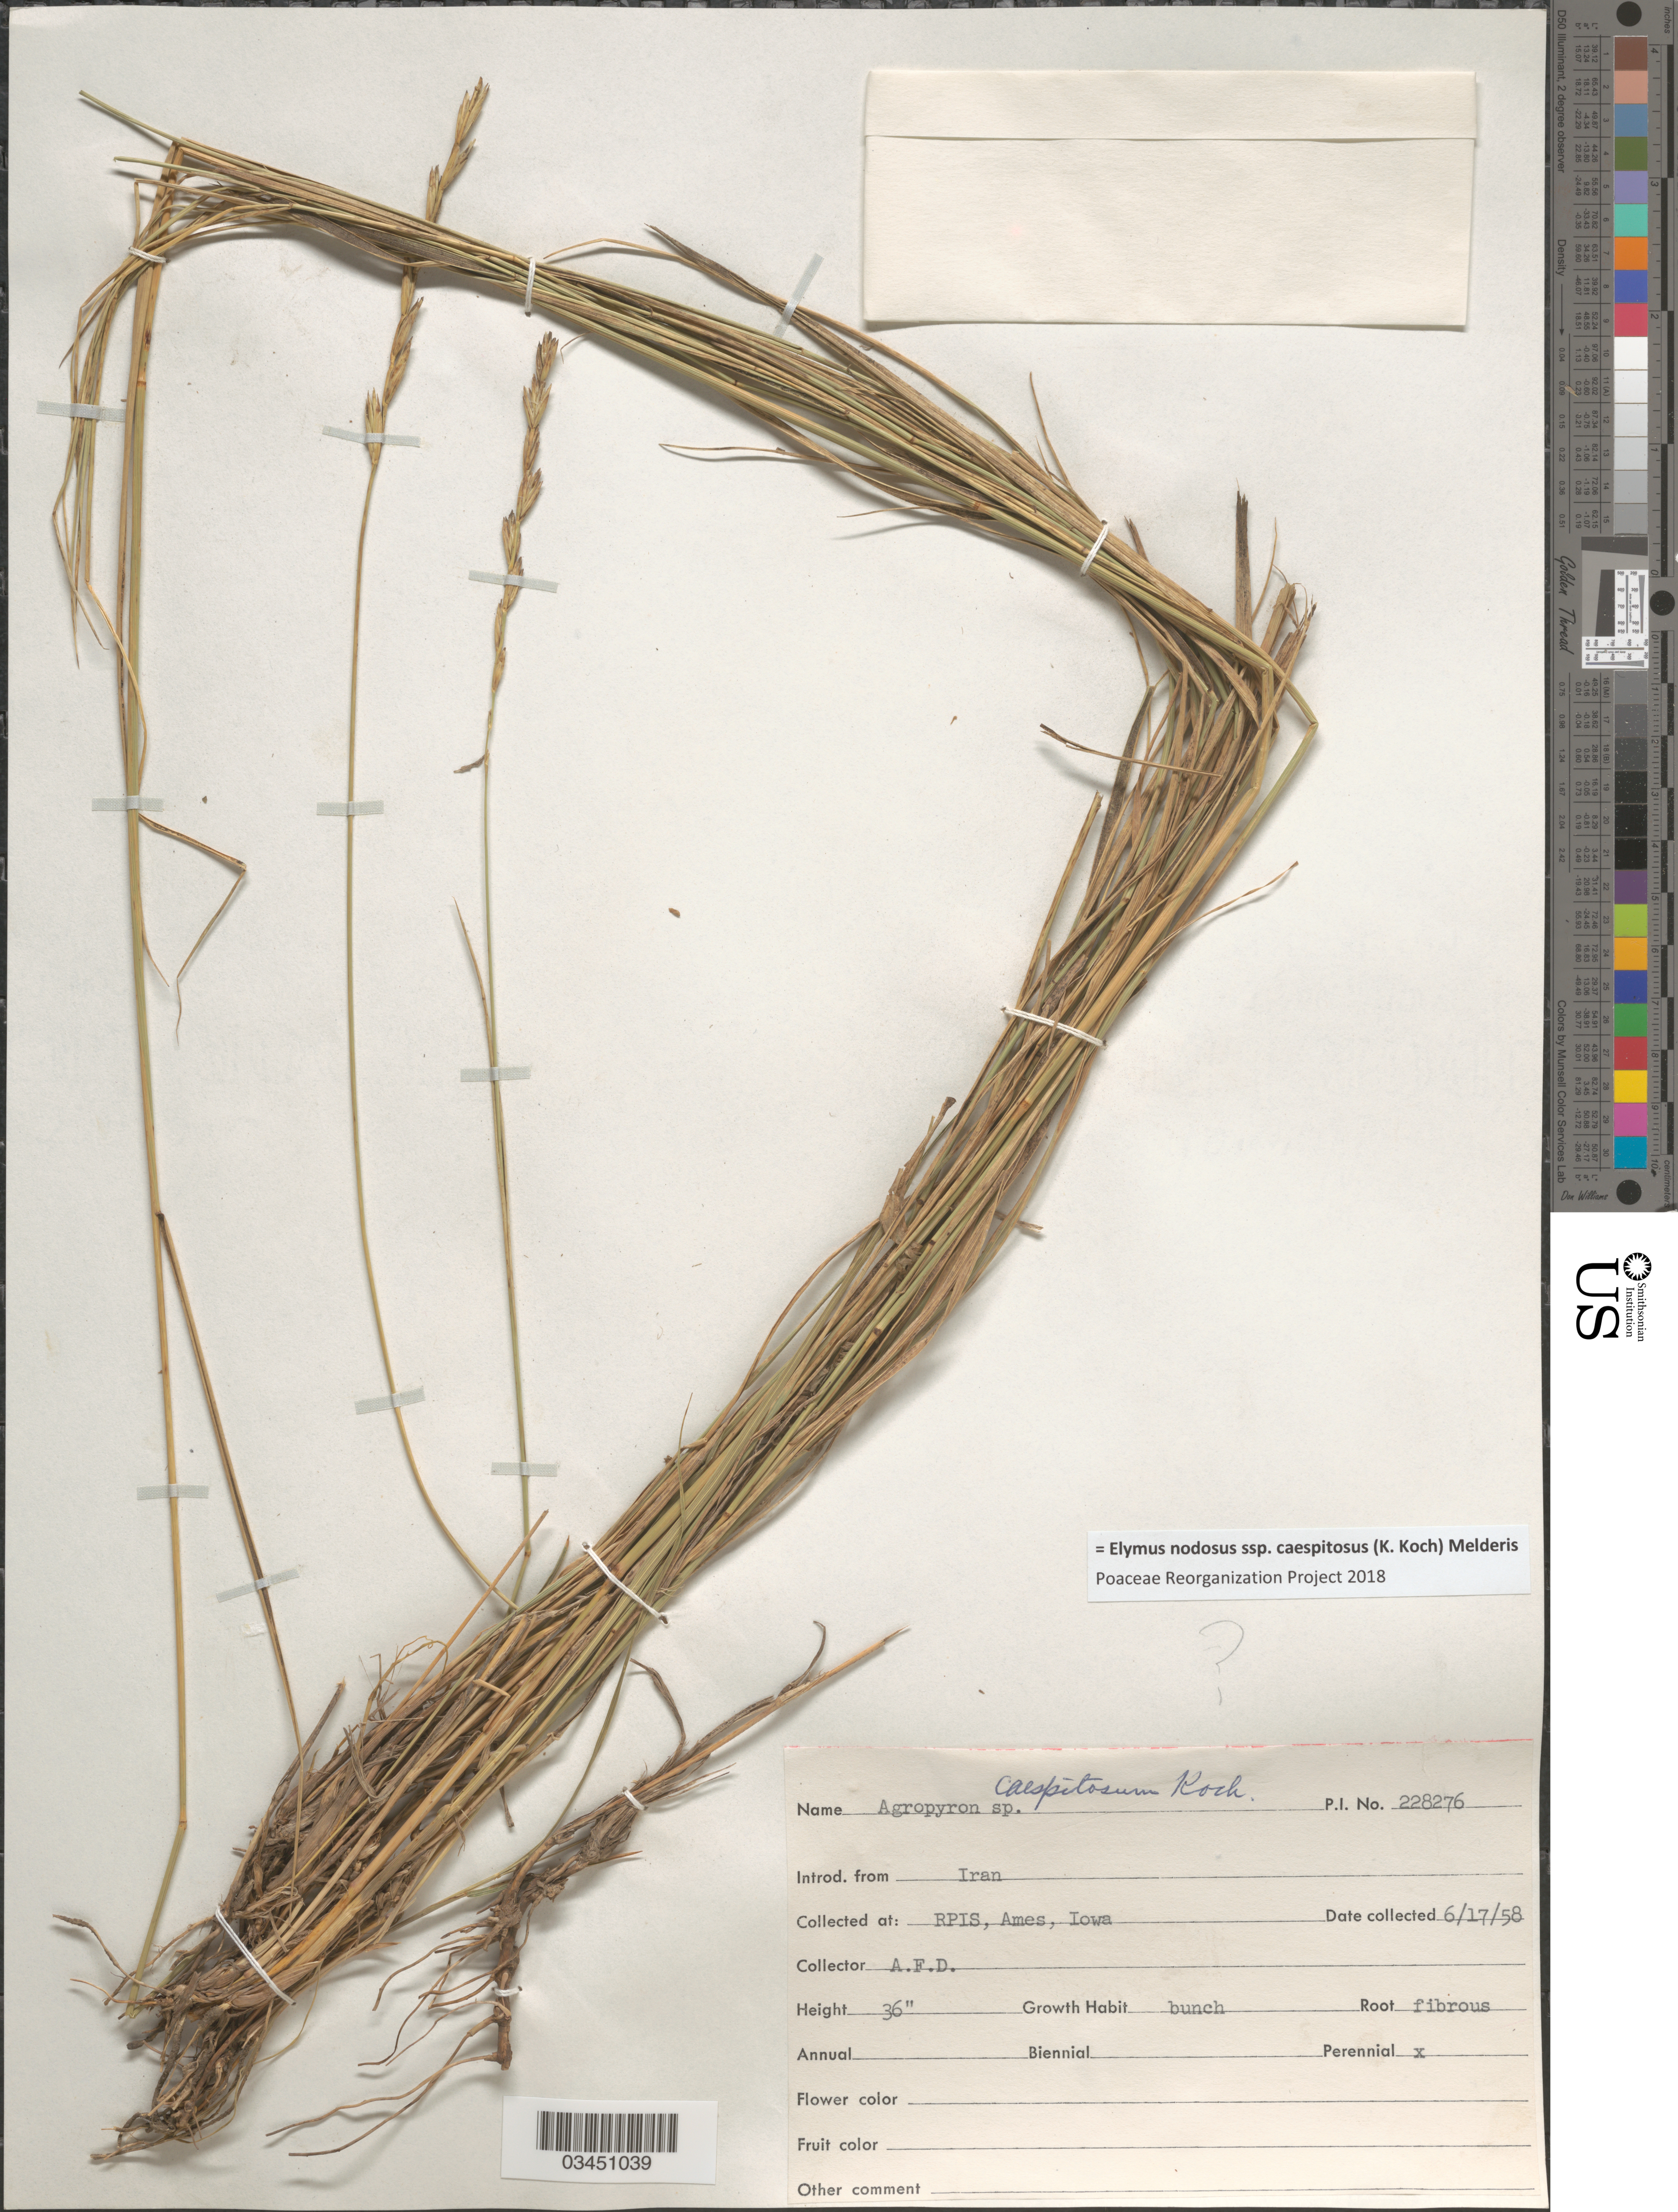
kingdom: Plantae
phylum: Tracheophyta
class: Liliopsida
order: Poales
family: Poaceae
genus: Elymus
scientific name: Elymus nodosus subsp. caespitosus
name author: (K. Koch) Melderis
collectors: A. D.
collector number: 228276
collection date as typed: Transcribed d/m/y: 17/6/58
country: United States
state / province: Iowa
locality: RPIS, Ames.